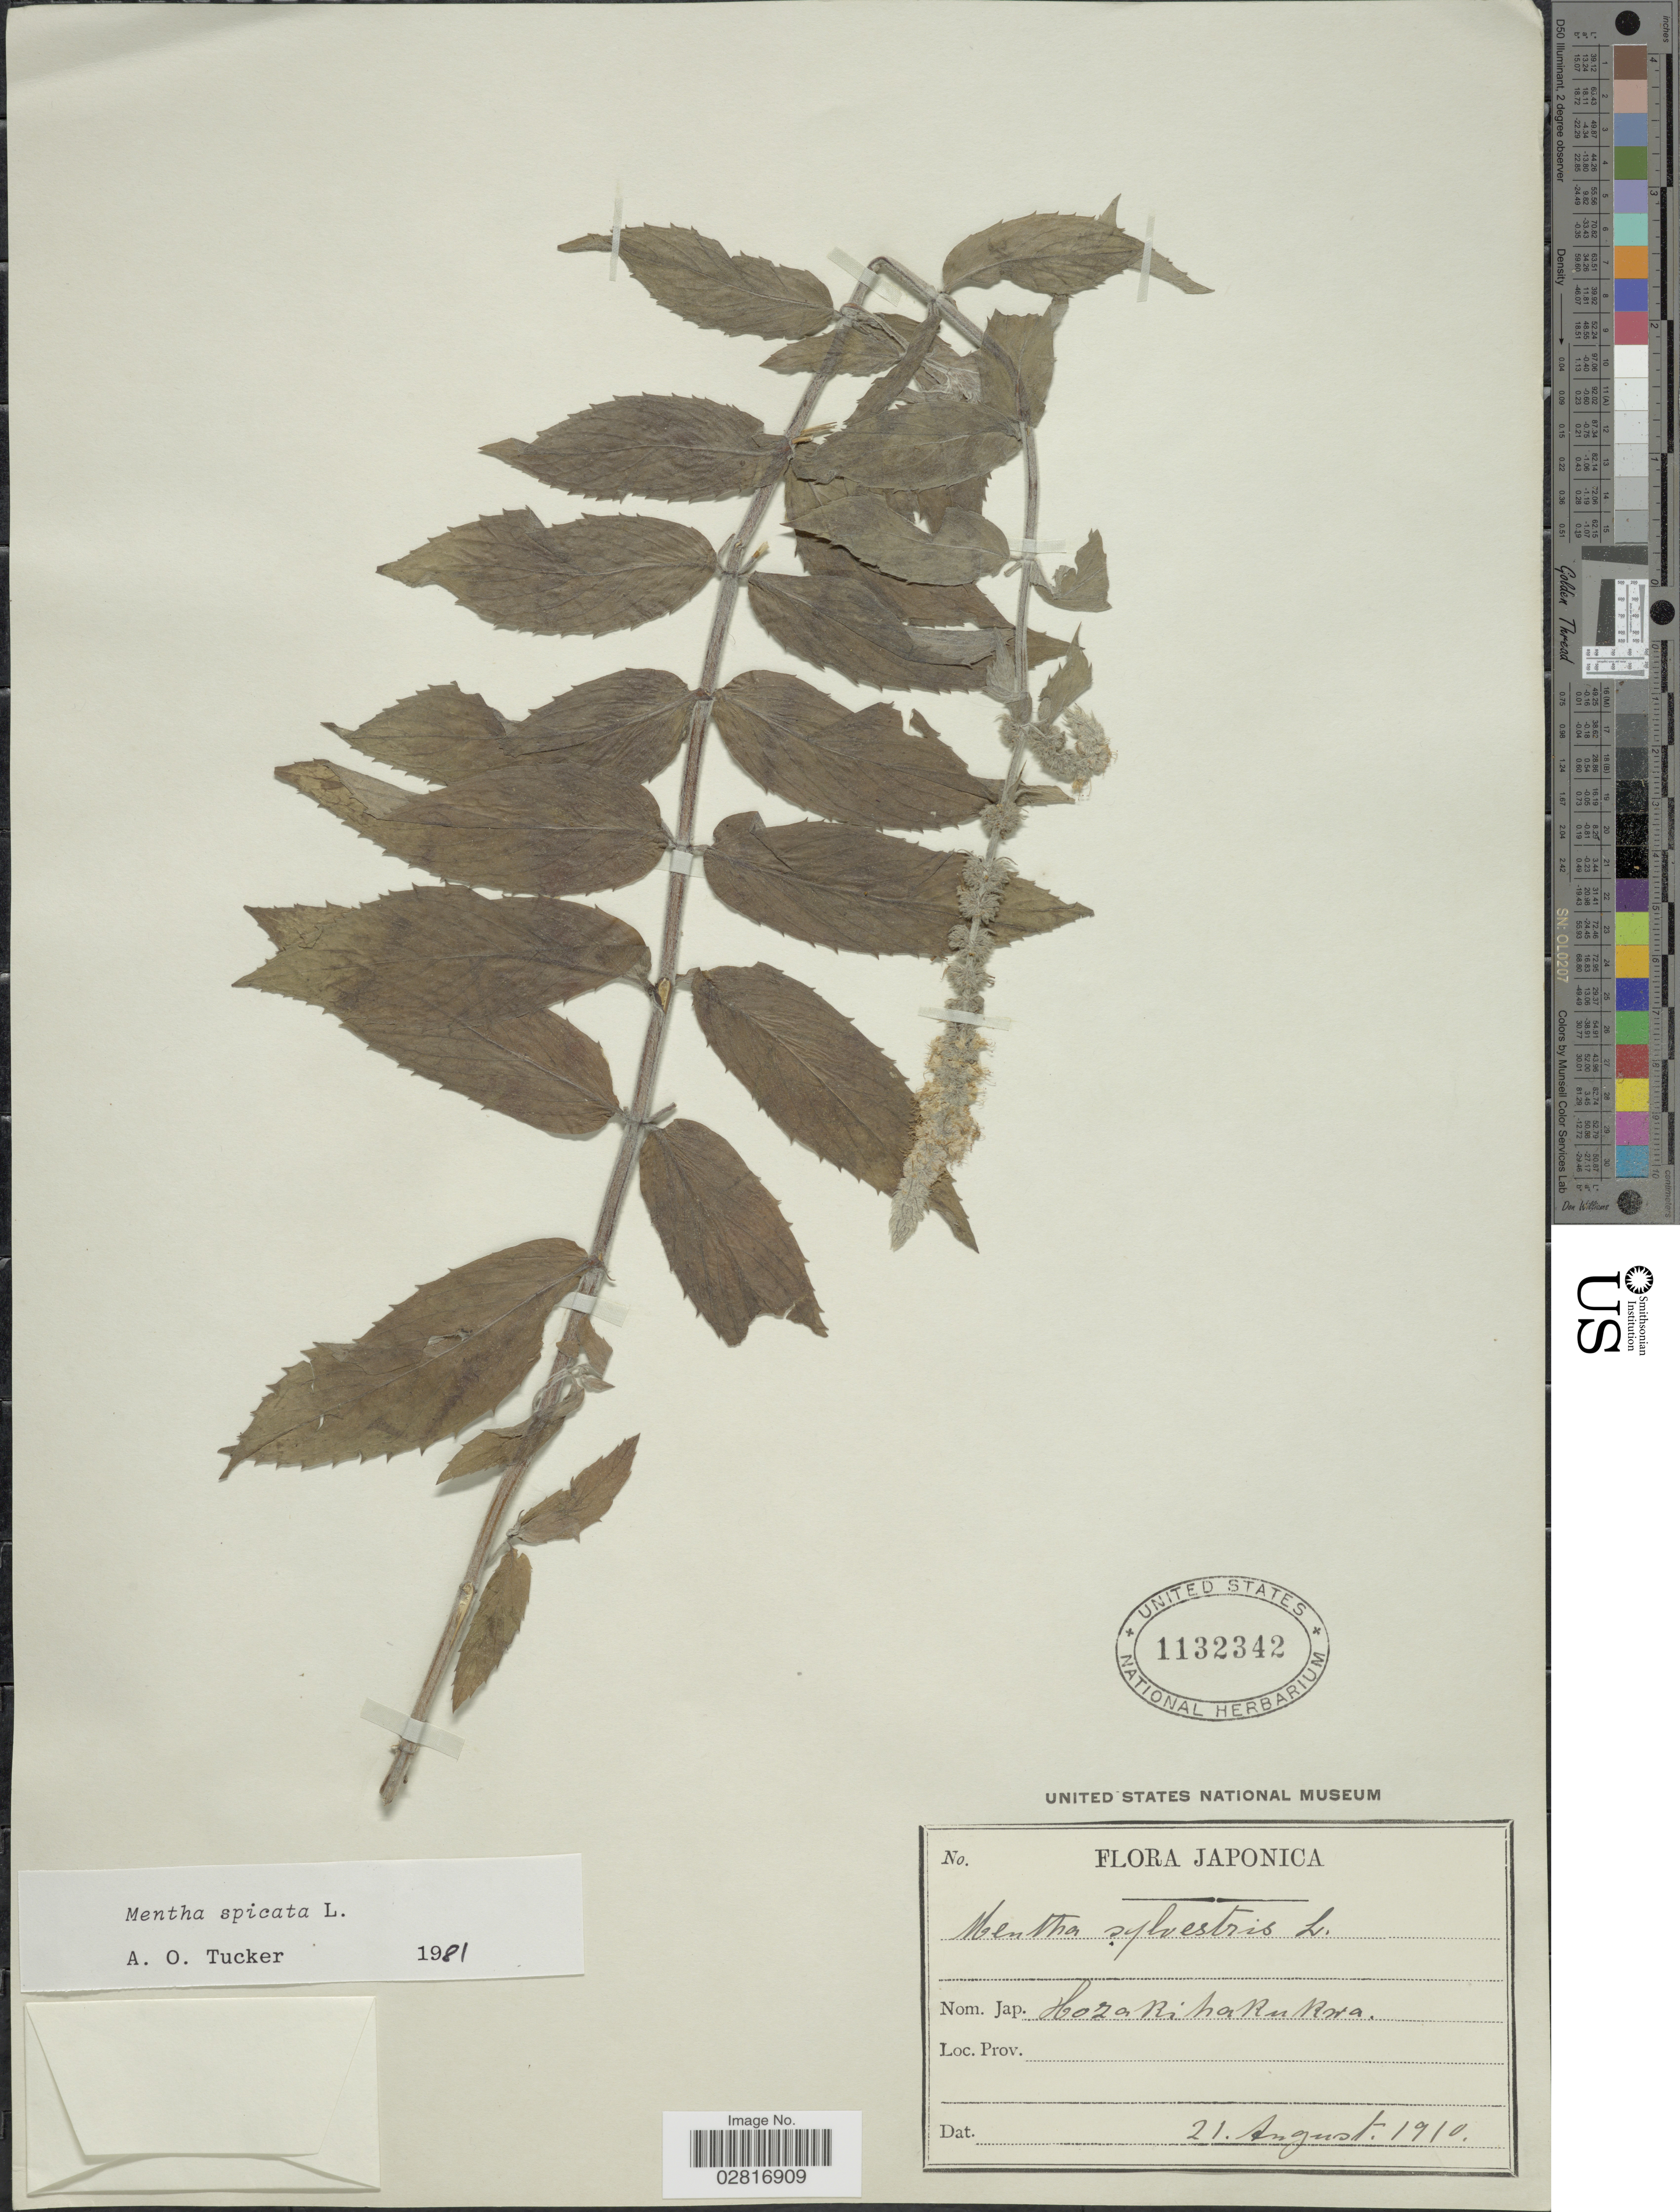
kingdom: Plantae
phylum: Tracheophyta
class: Magnoliopsida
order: Lamiales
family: Lamiaceae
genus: Mentha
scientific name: Mentha spicata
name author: L.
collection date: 1910-08-21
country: Japan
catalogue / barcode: US 1132342